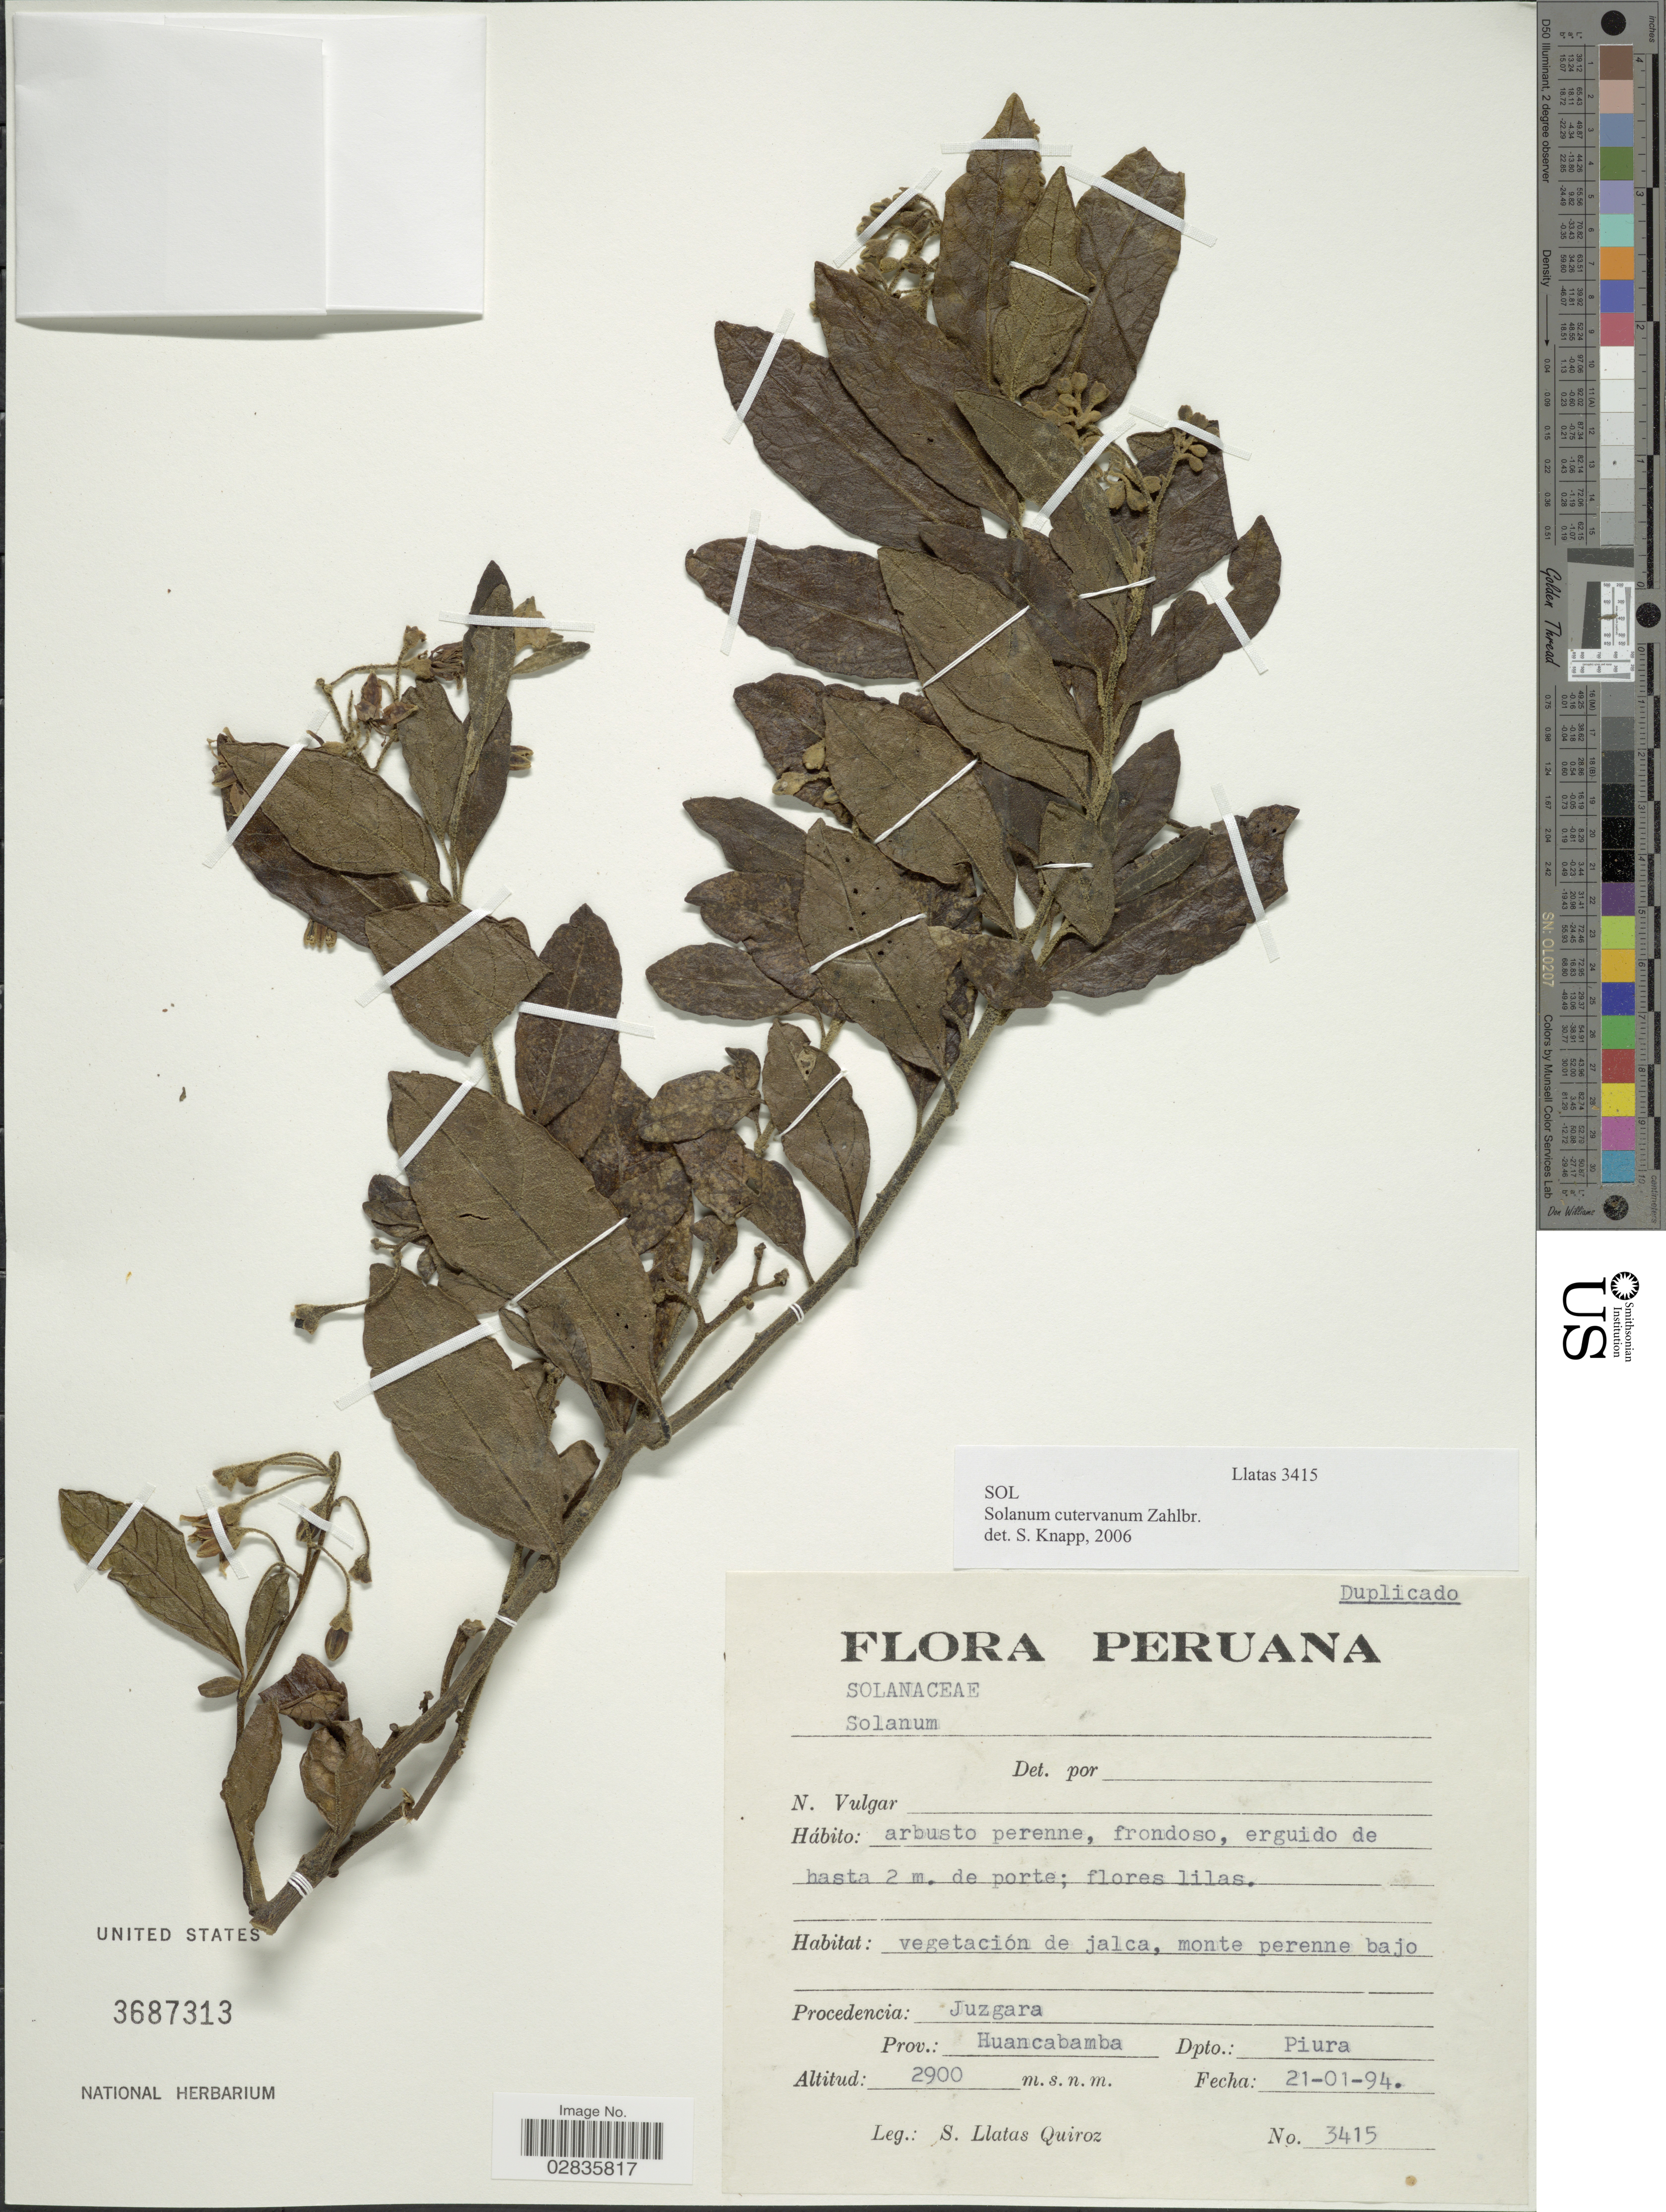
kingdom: Plantae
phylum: Tracheophyta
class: Magnoliopsida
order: Solanales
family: Solanaceae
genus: Solanum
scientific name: Solanum cutervanum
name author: Zahlbr.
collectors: S. Llatas Quiroz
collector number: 3415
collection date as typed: Transcribed d/m/y: 21/1/94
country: Peru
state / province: Piura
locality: Procedencia: Juzgara, Prov.: Huancabamba, Dpto.: Piura.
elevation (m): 2900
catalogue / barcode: US 3687313